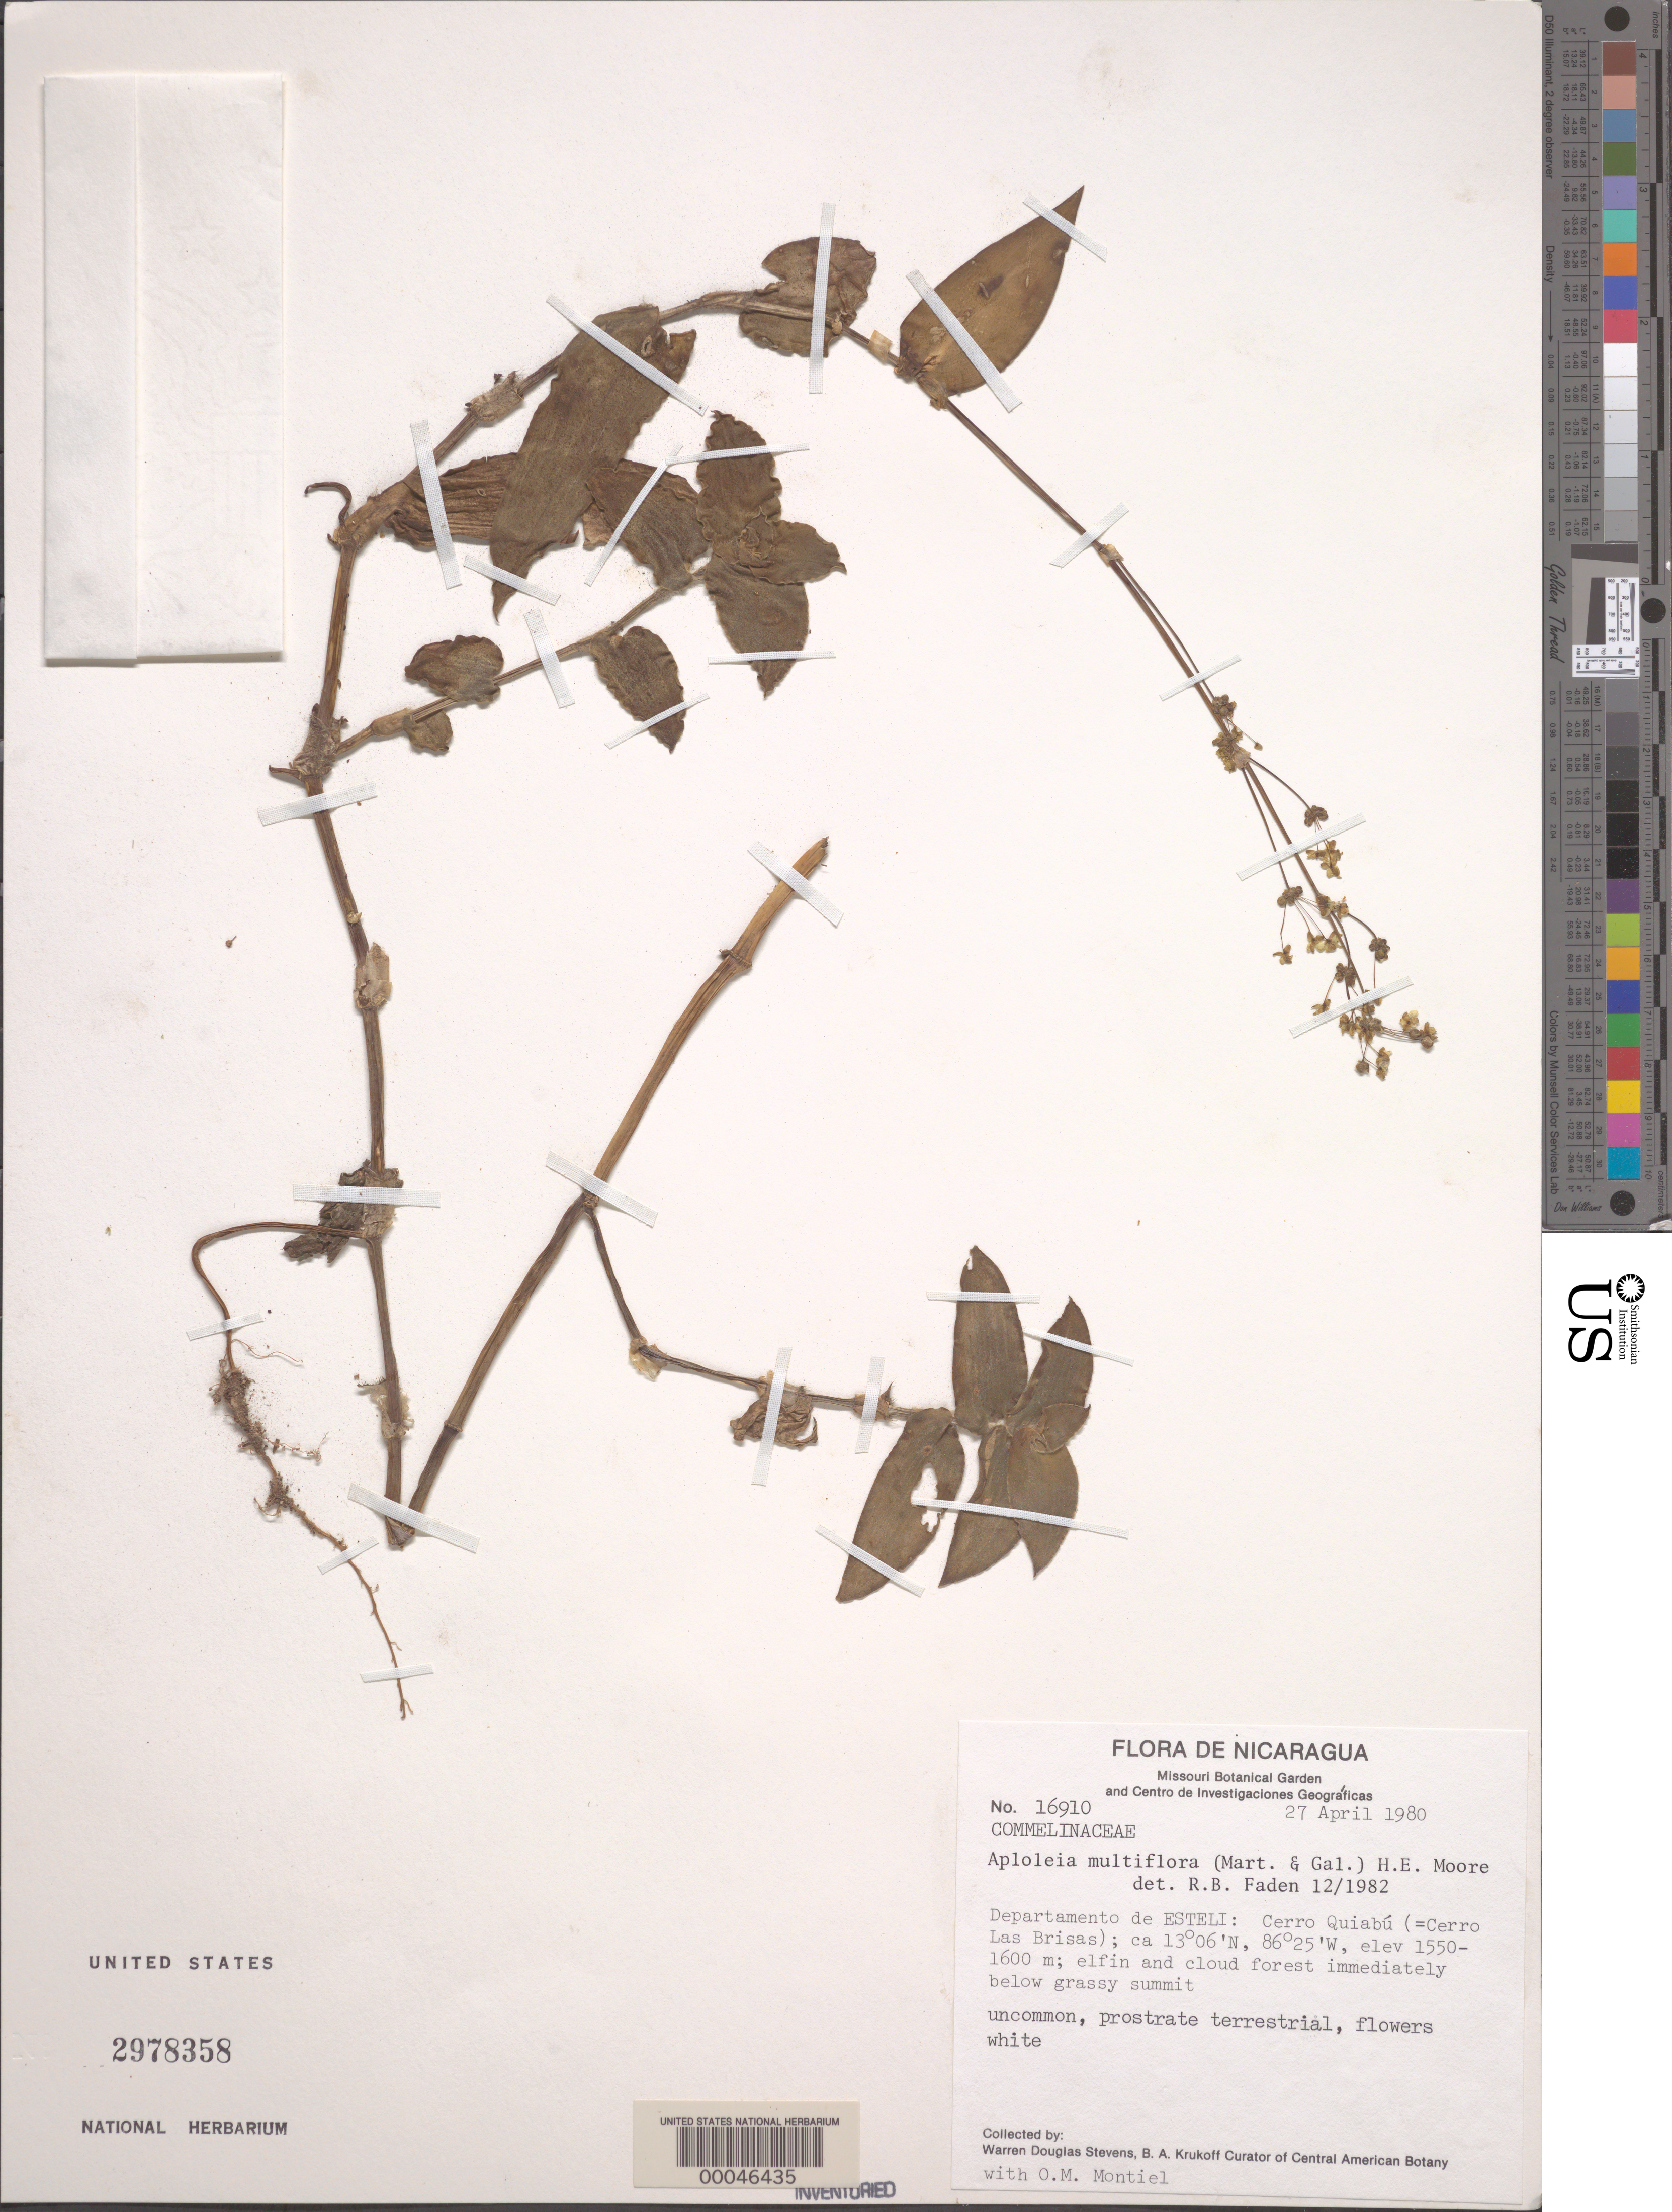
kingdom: Plantae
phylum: Tracheophyta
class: Liliopsida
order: Commelinales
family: Commelinaceae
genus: Callisia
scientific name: Callisia multiflora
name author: (M. Martens & Galeotti) Standl.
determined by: Faden, Robert B., (US), Smithsonian Institution - National Museum of Natural History (UNITED STATES)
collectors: W. D. Stevens & O. Montiel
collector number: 16910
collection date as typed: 27 Apr 1980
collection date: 1980-04-27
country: Nicaragua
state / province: Estelí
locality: Cerro quiabu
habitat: Elfin and cloud forest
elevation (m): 1550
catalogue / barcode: US 2978358